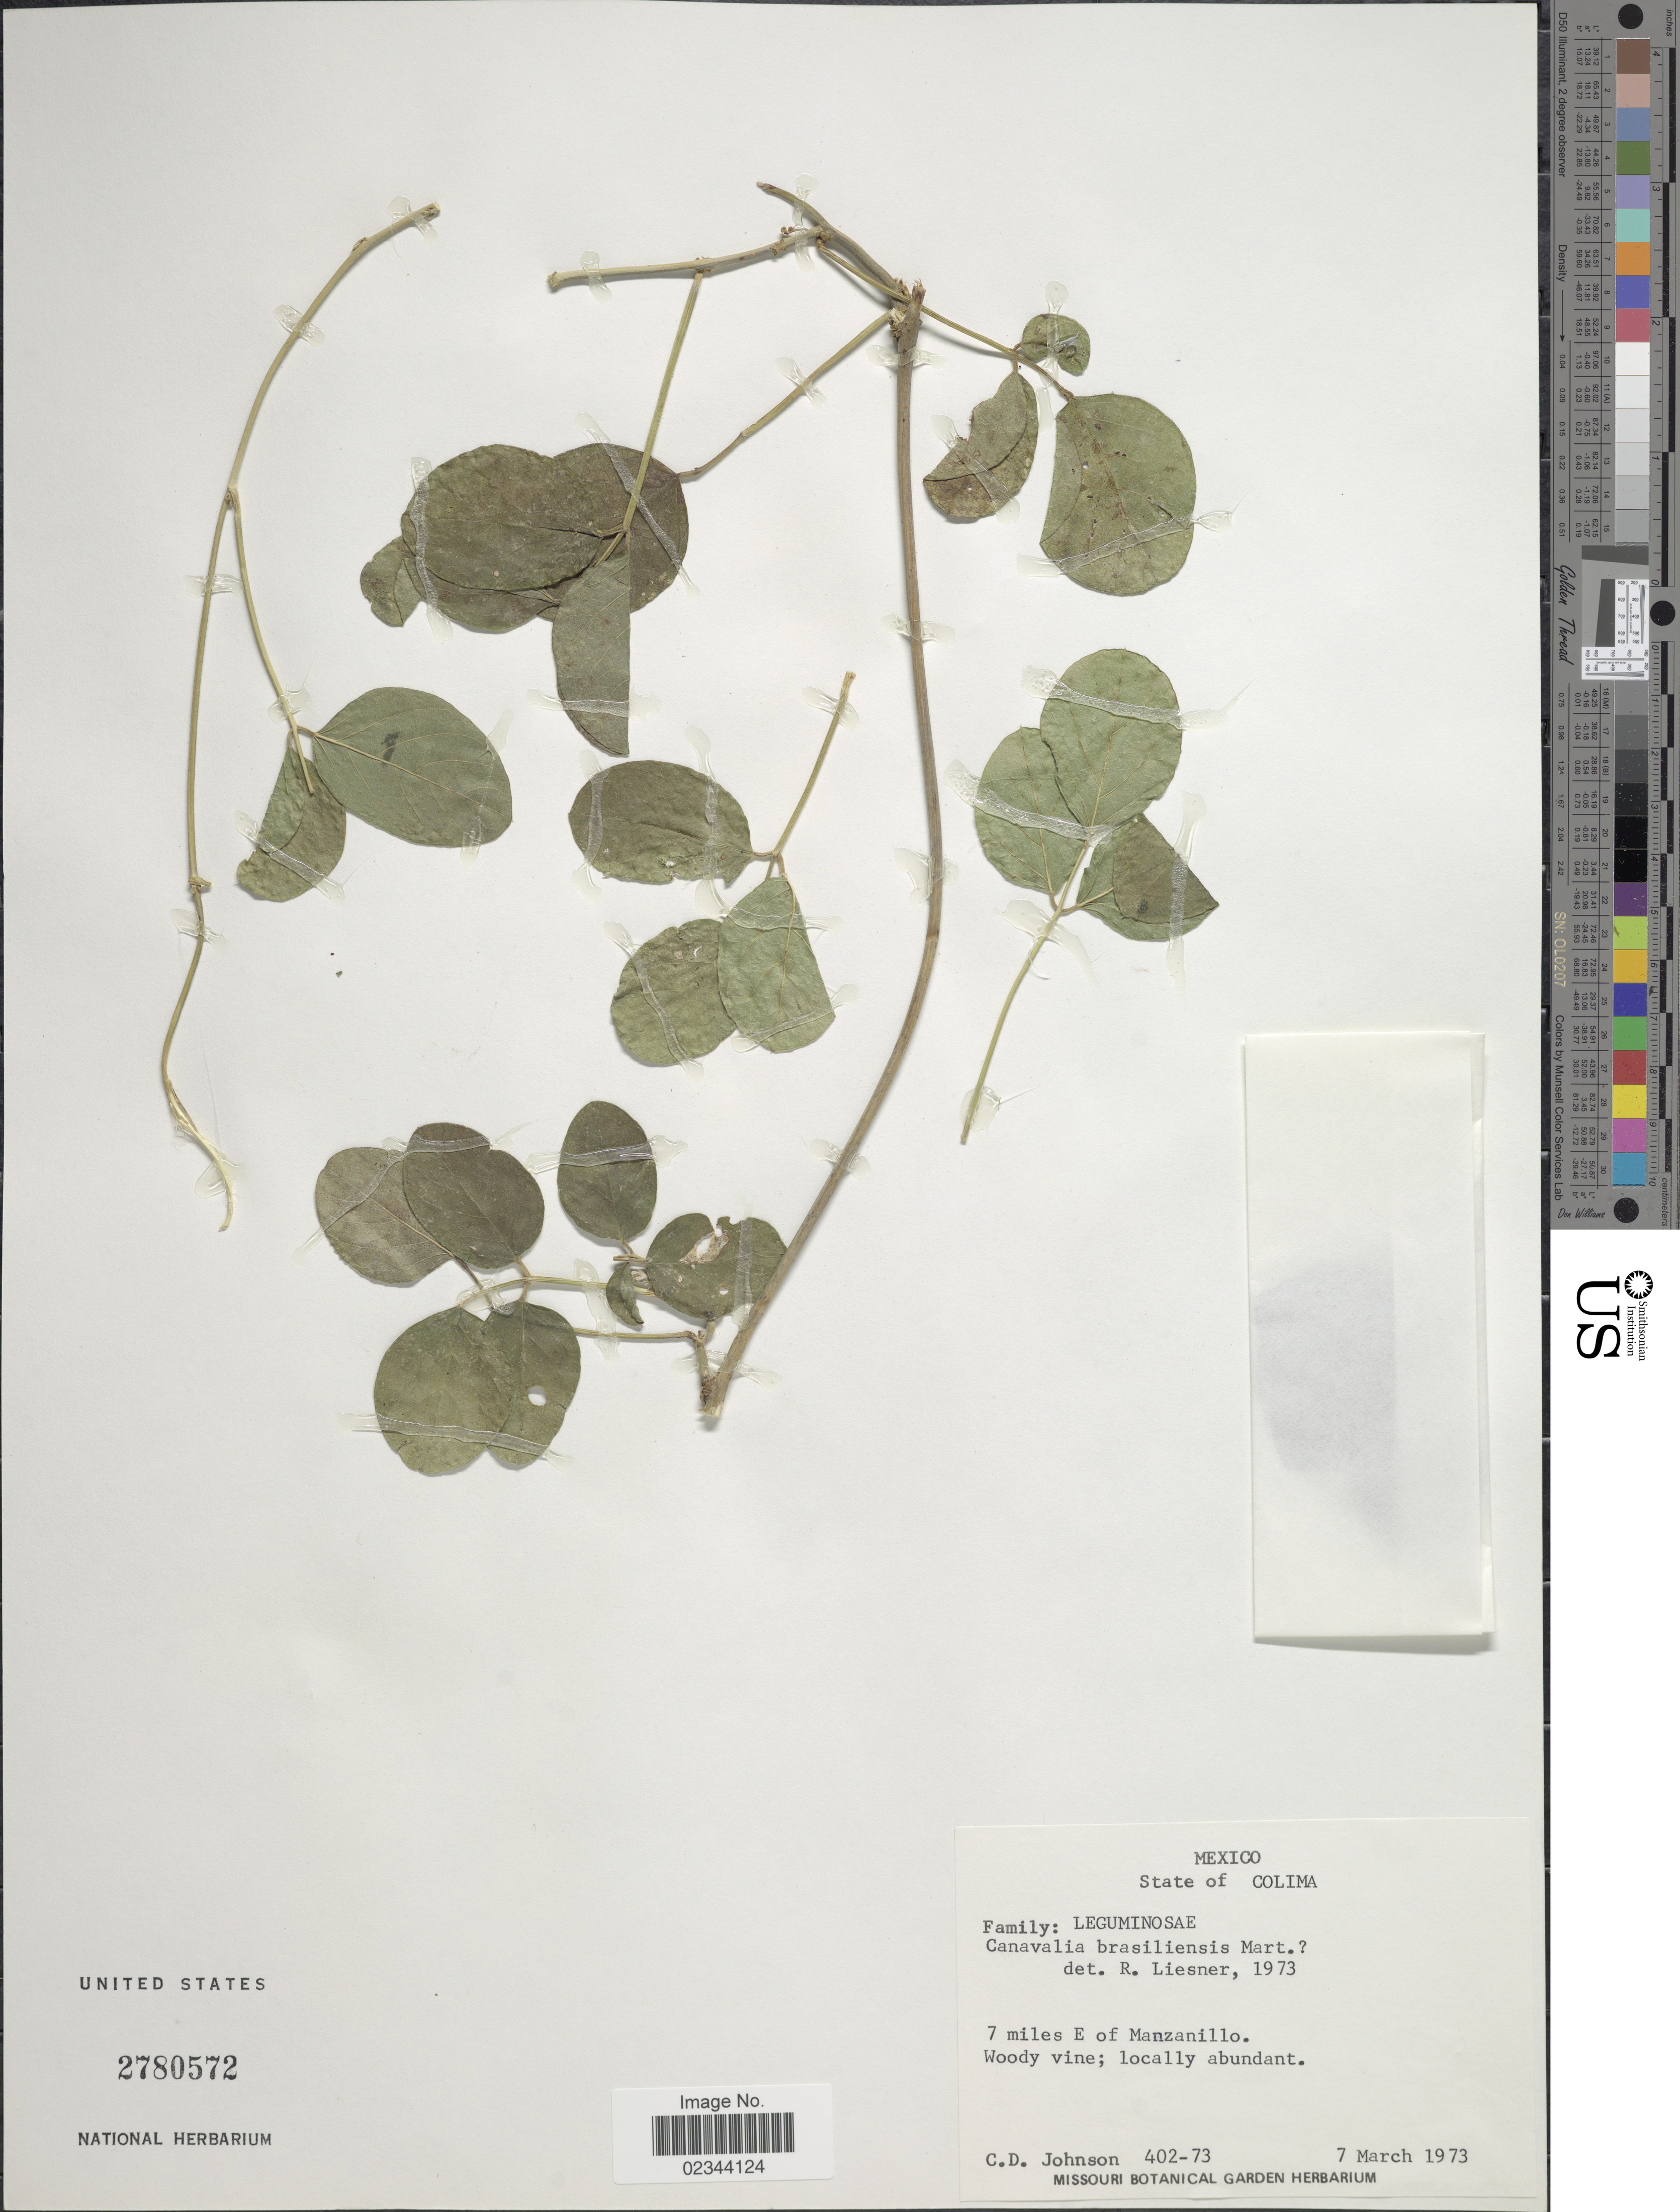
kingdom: Plantae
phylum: Tracheophyta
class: Magnoliopsida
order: Fabales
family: Fabaceae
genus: Canavalia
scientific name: Canavalia brasiliensis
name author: Mart. ex Benth.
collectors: C. D. Johnson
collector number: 402-73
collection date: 1973-03-07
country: Mexico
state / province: Colima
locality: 7 miles E of Manzanillo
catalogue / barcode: US 2780572